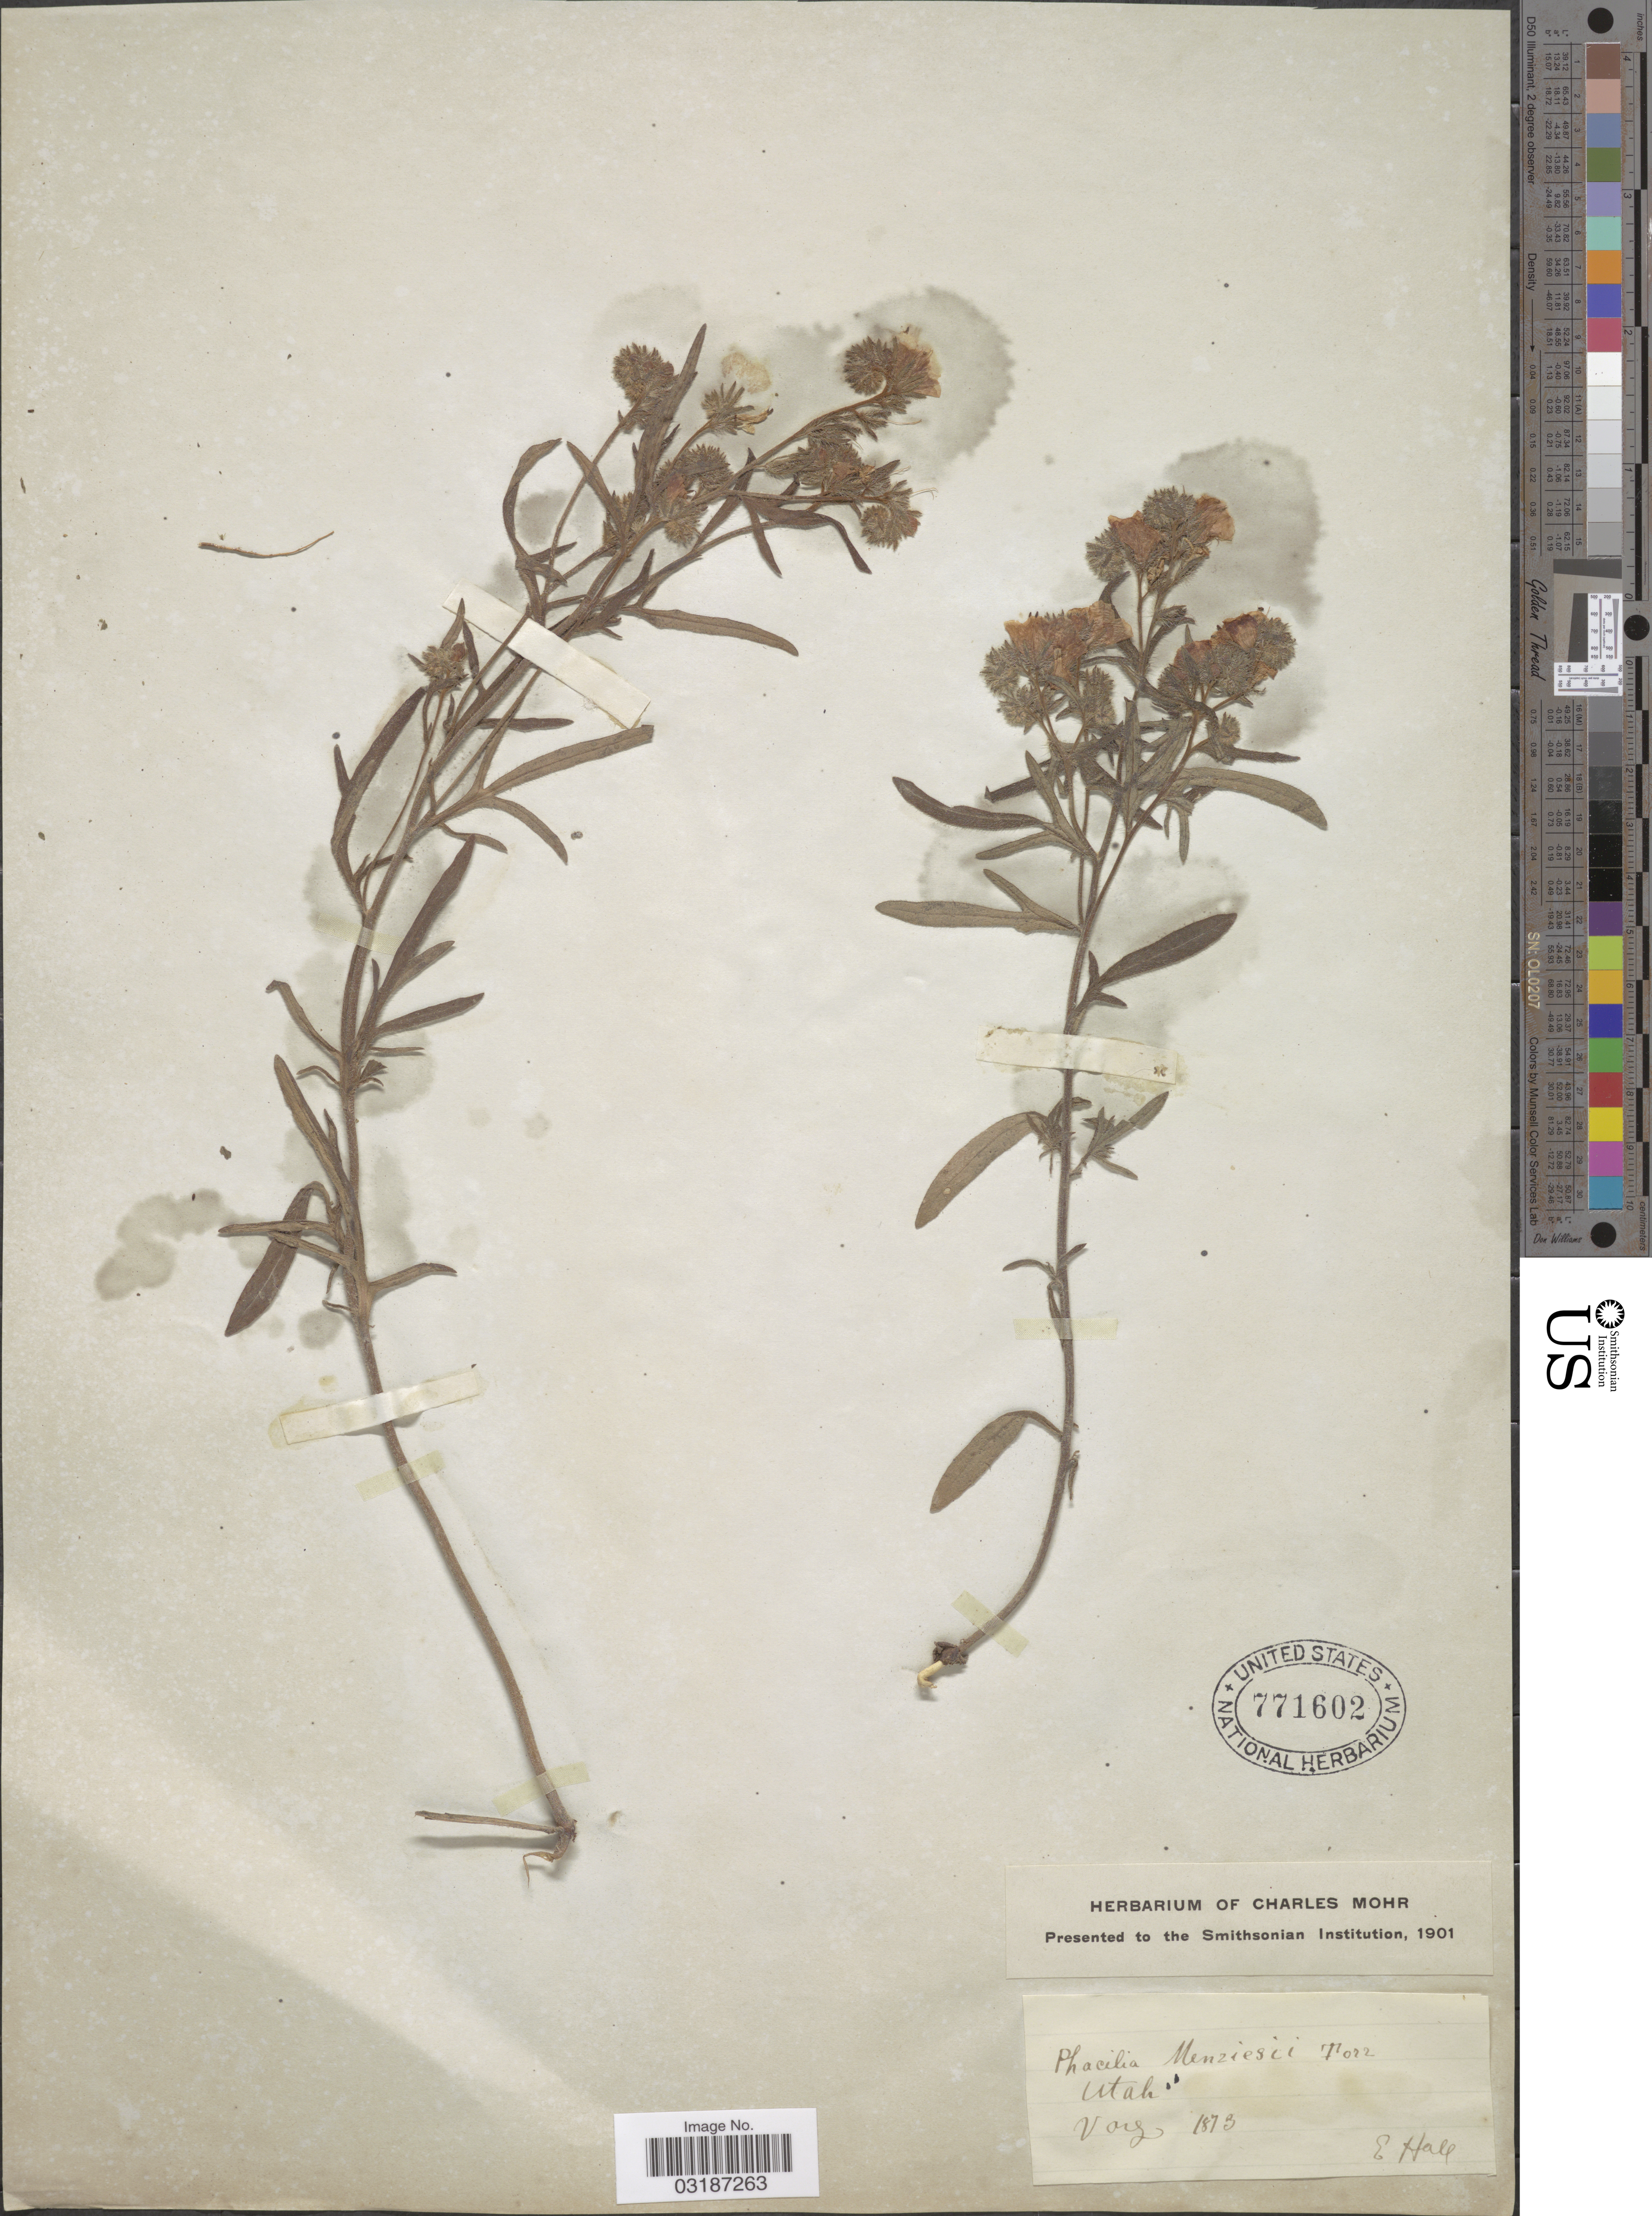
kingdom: Plantae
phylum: Tracheophyta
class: Magnoliopsida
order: Boraginales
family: Hydrophyllaceae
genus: Phacelia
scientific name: Phacelia linearis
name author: (Pursh) Holz.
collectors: E. Hall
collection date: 1873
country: United States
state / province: Utah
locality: Varz. [interpreted]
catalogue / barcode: US 771602